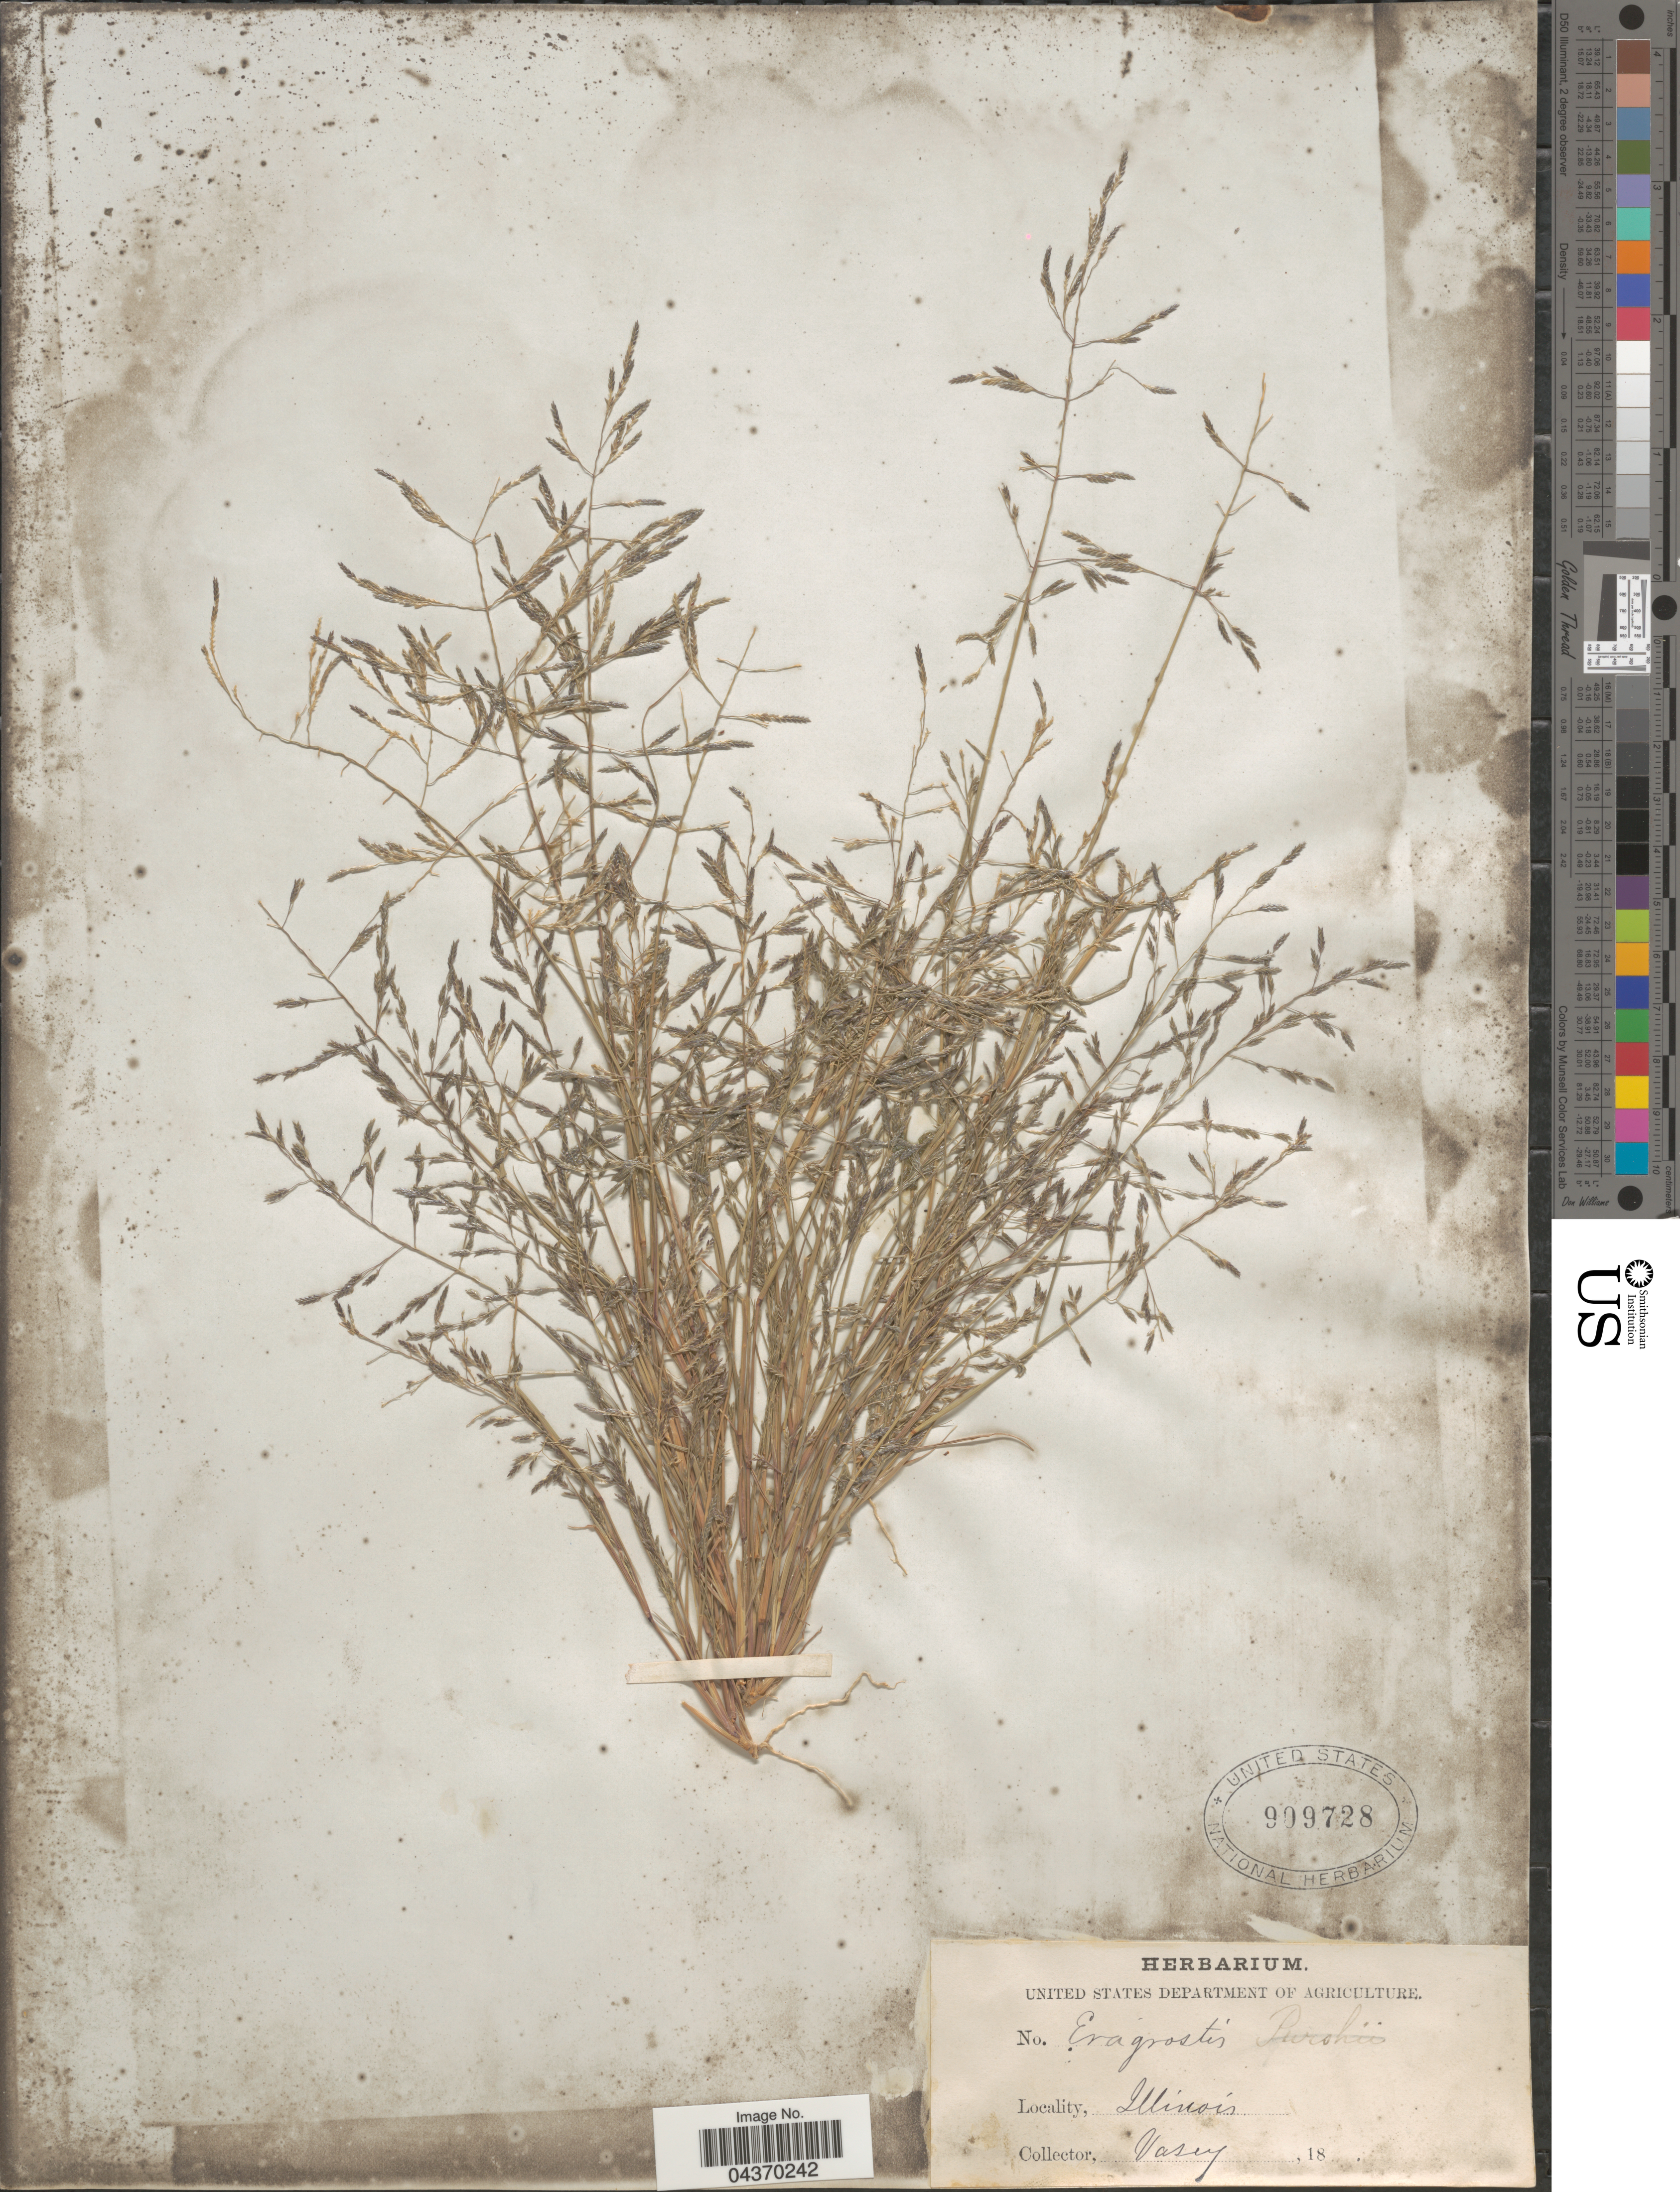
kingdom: Plantae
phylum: Tracheophyta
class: Liliopsida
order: Poales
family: Poaceae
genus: Eragrostis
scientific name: Eragrostis pectinacea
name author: (Michx.) Nees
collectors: Vasey, --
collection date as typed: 18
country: United States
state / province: Illinois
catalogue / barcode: US 909728